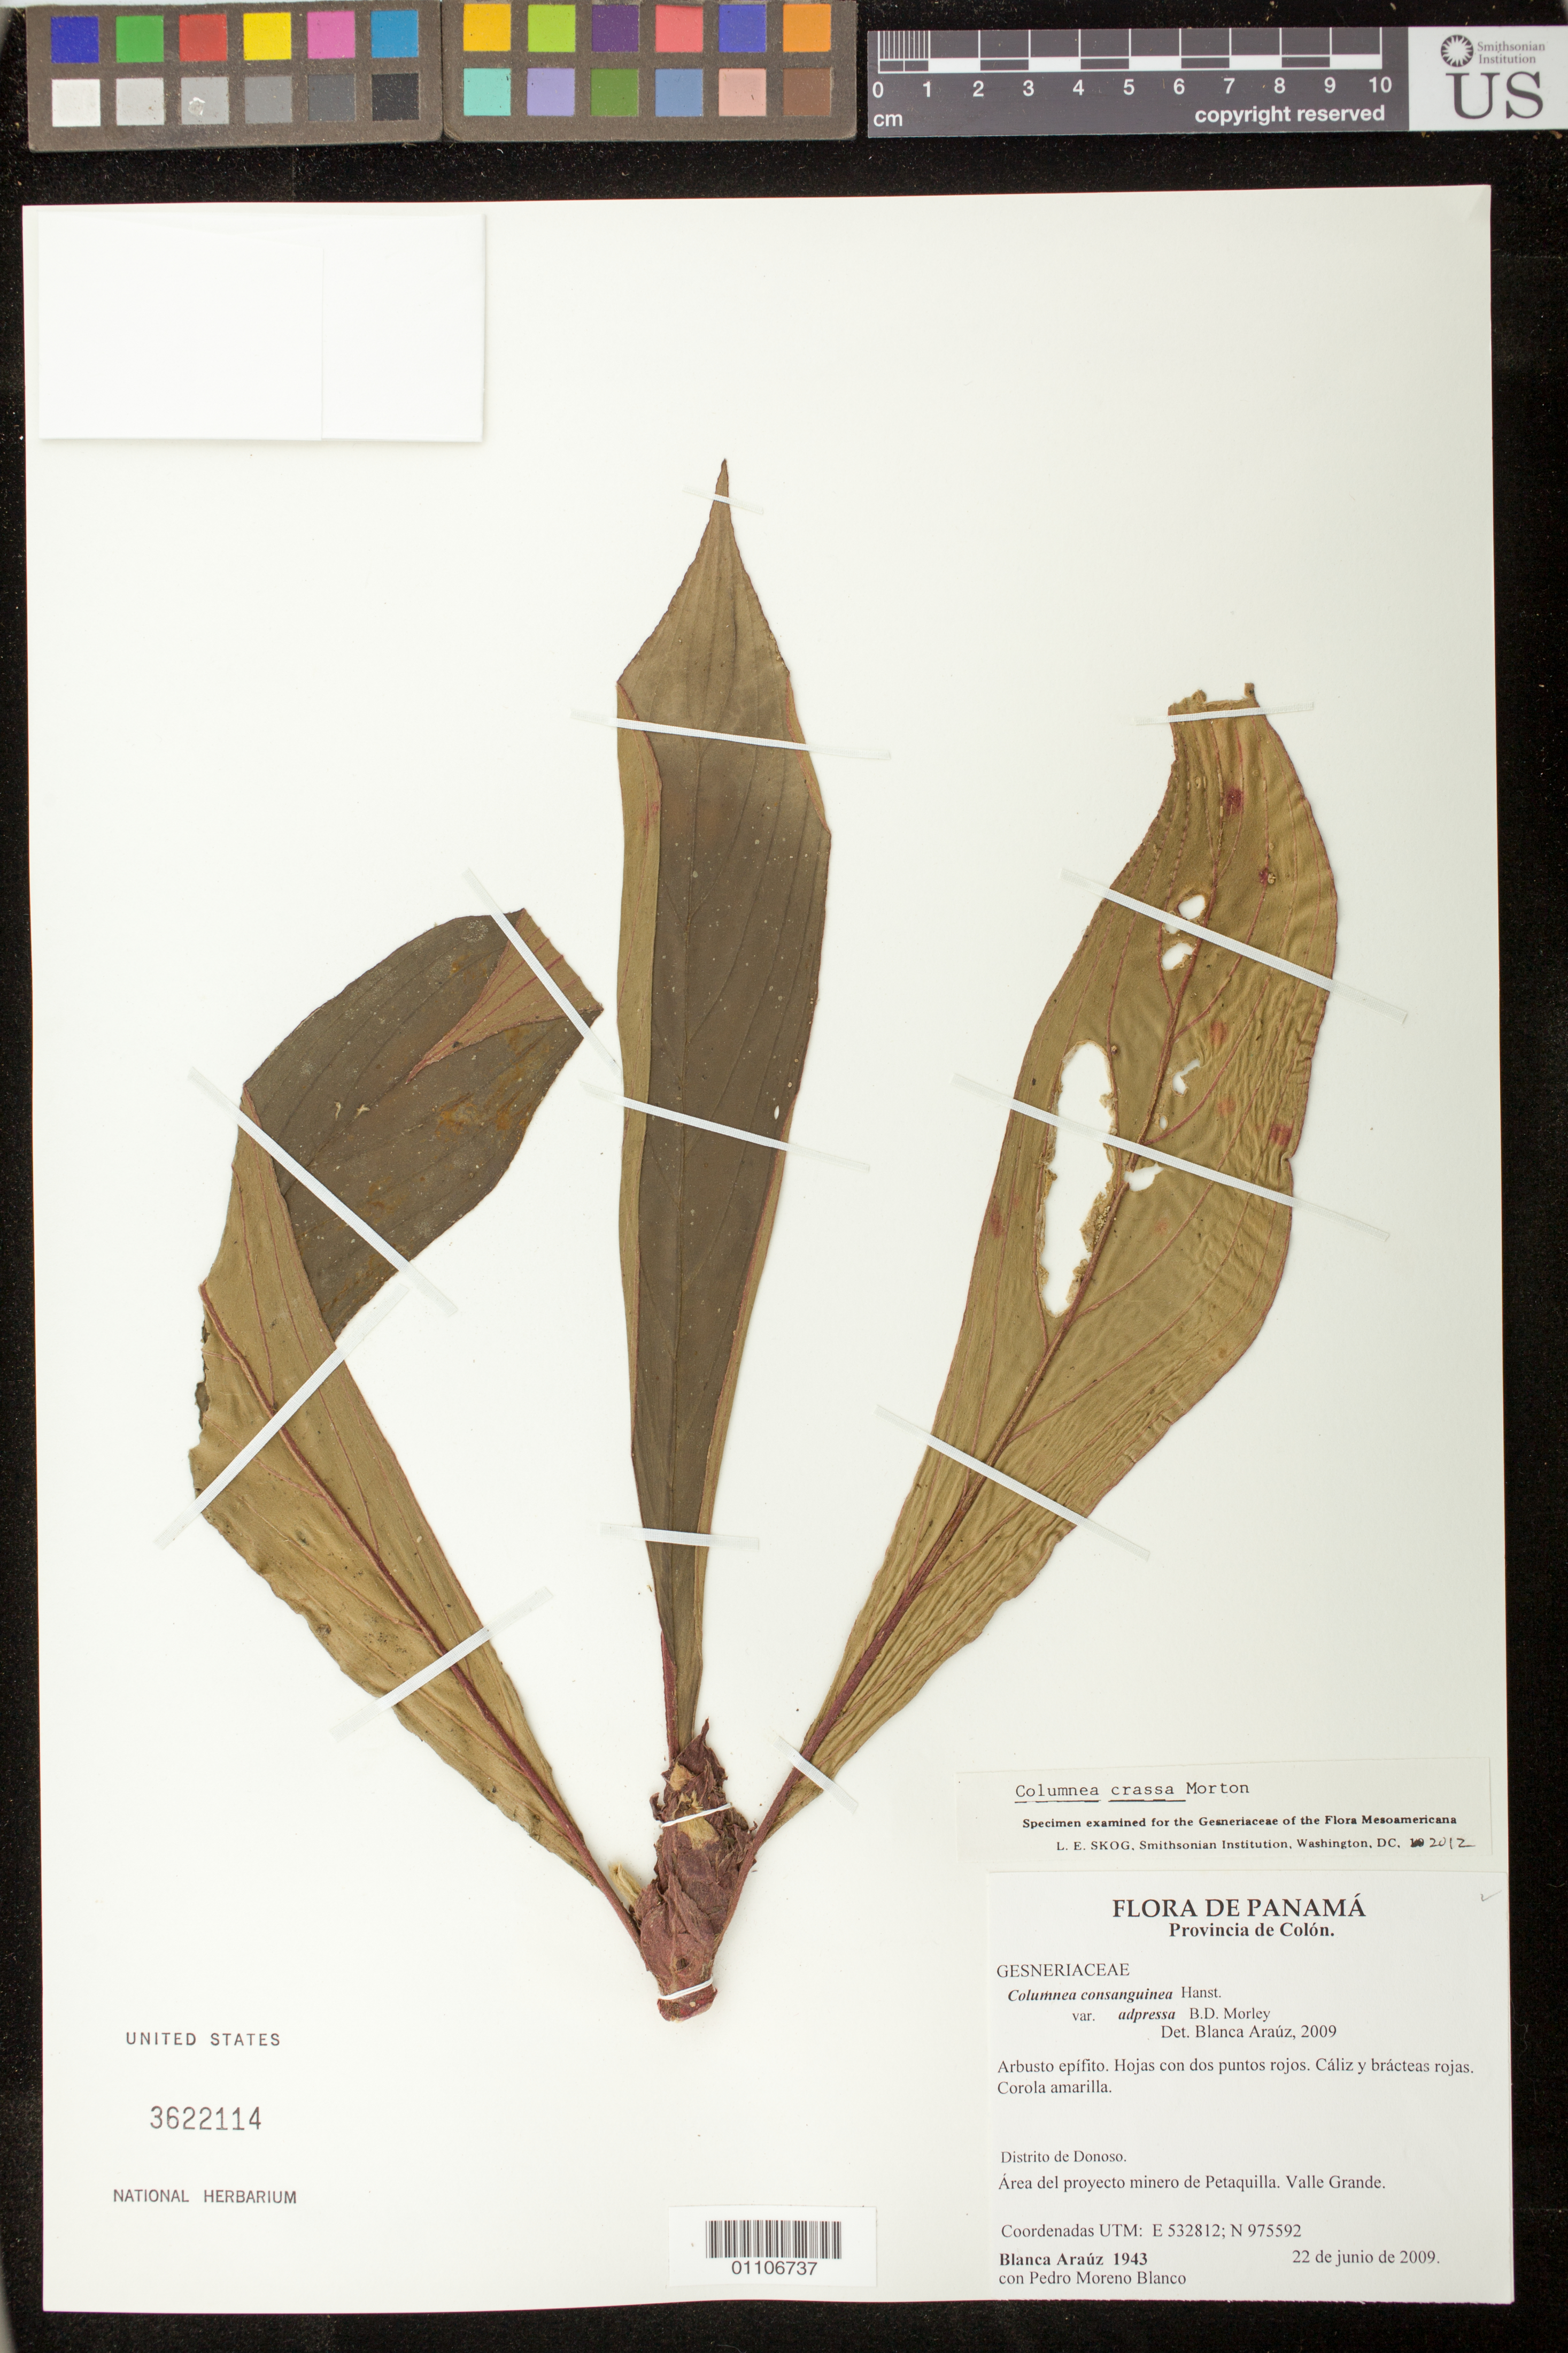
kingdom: Plantae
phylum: Tracheophyta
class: Magnoliopsida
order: Lamiales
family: Gesneriaceae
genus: Columnea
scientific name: Columnea crassa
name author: C.V. Morton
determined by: Skog, Laurence E.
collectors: B. Araúz & P. Blanco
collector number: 1943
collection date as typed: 22 Jun 2009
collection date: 2009-06-22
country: Panama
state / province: Colón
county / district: Donoso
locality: Distrito de Donoso: Area del proyecto minero de Petaquilla. Valle Grande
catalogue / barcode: US 3622114